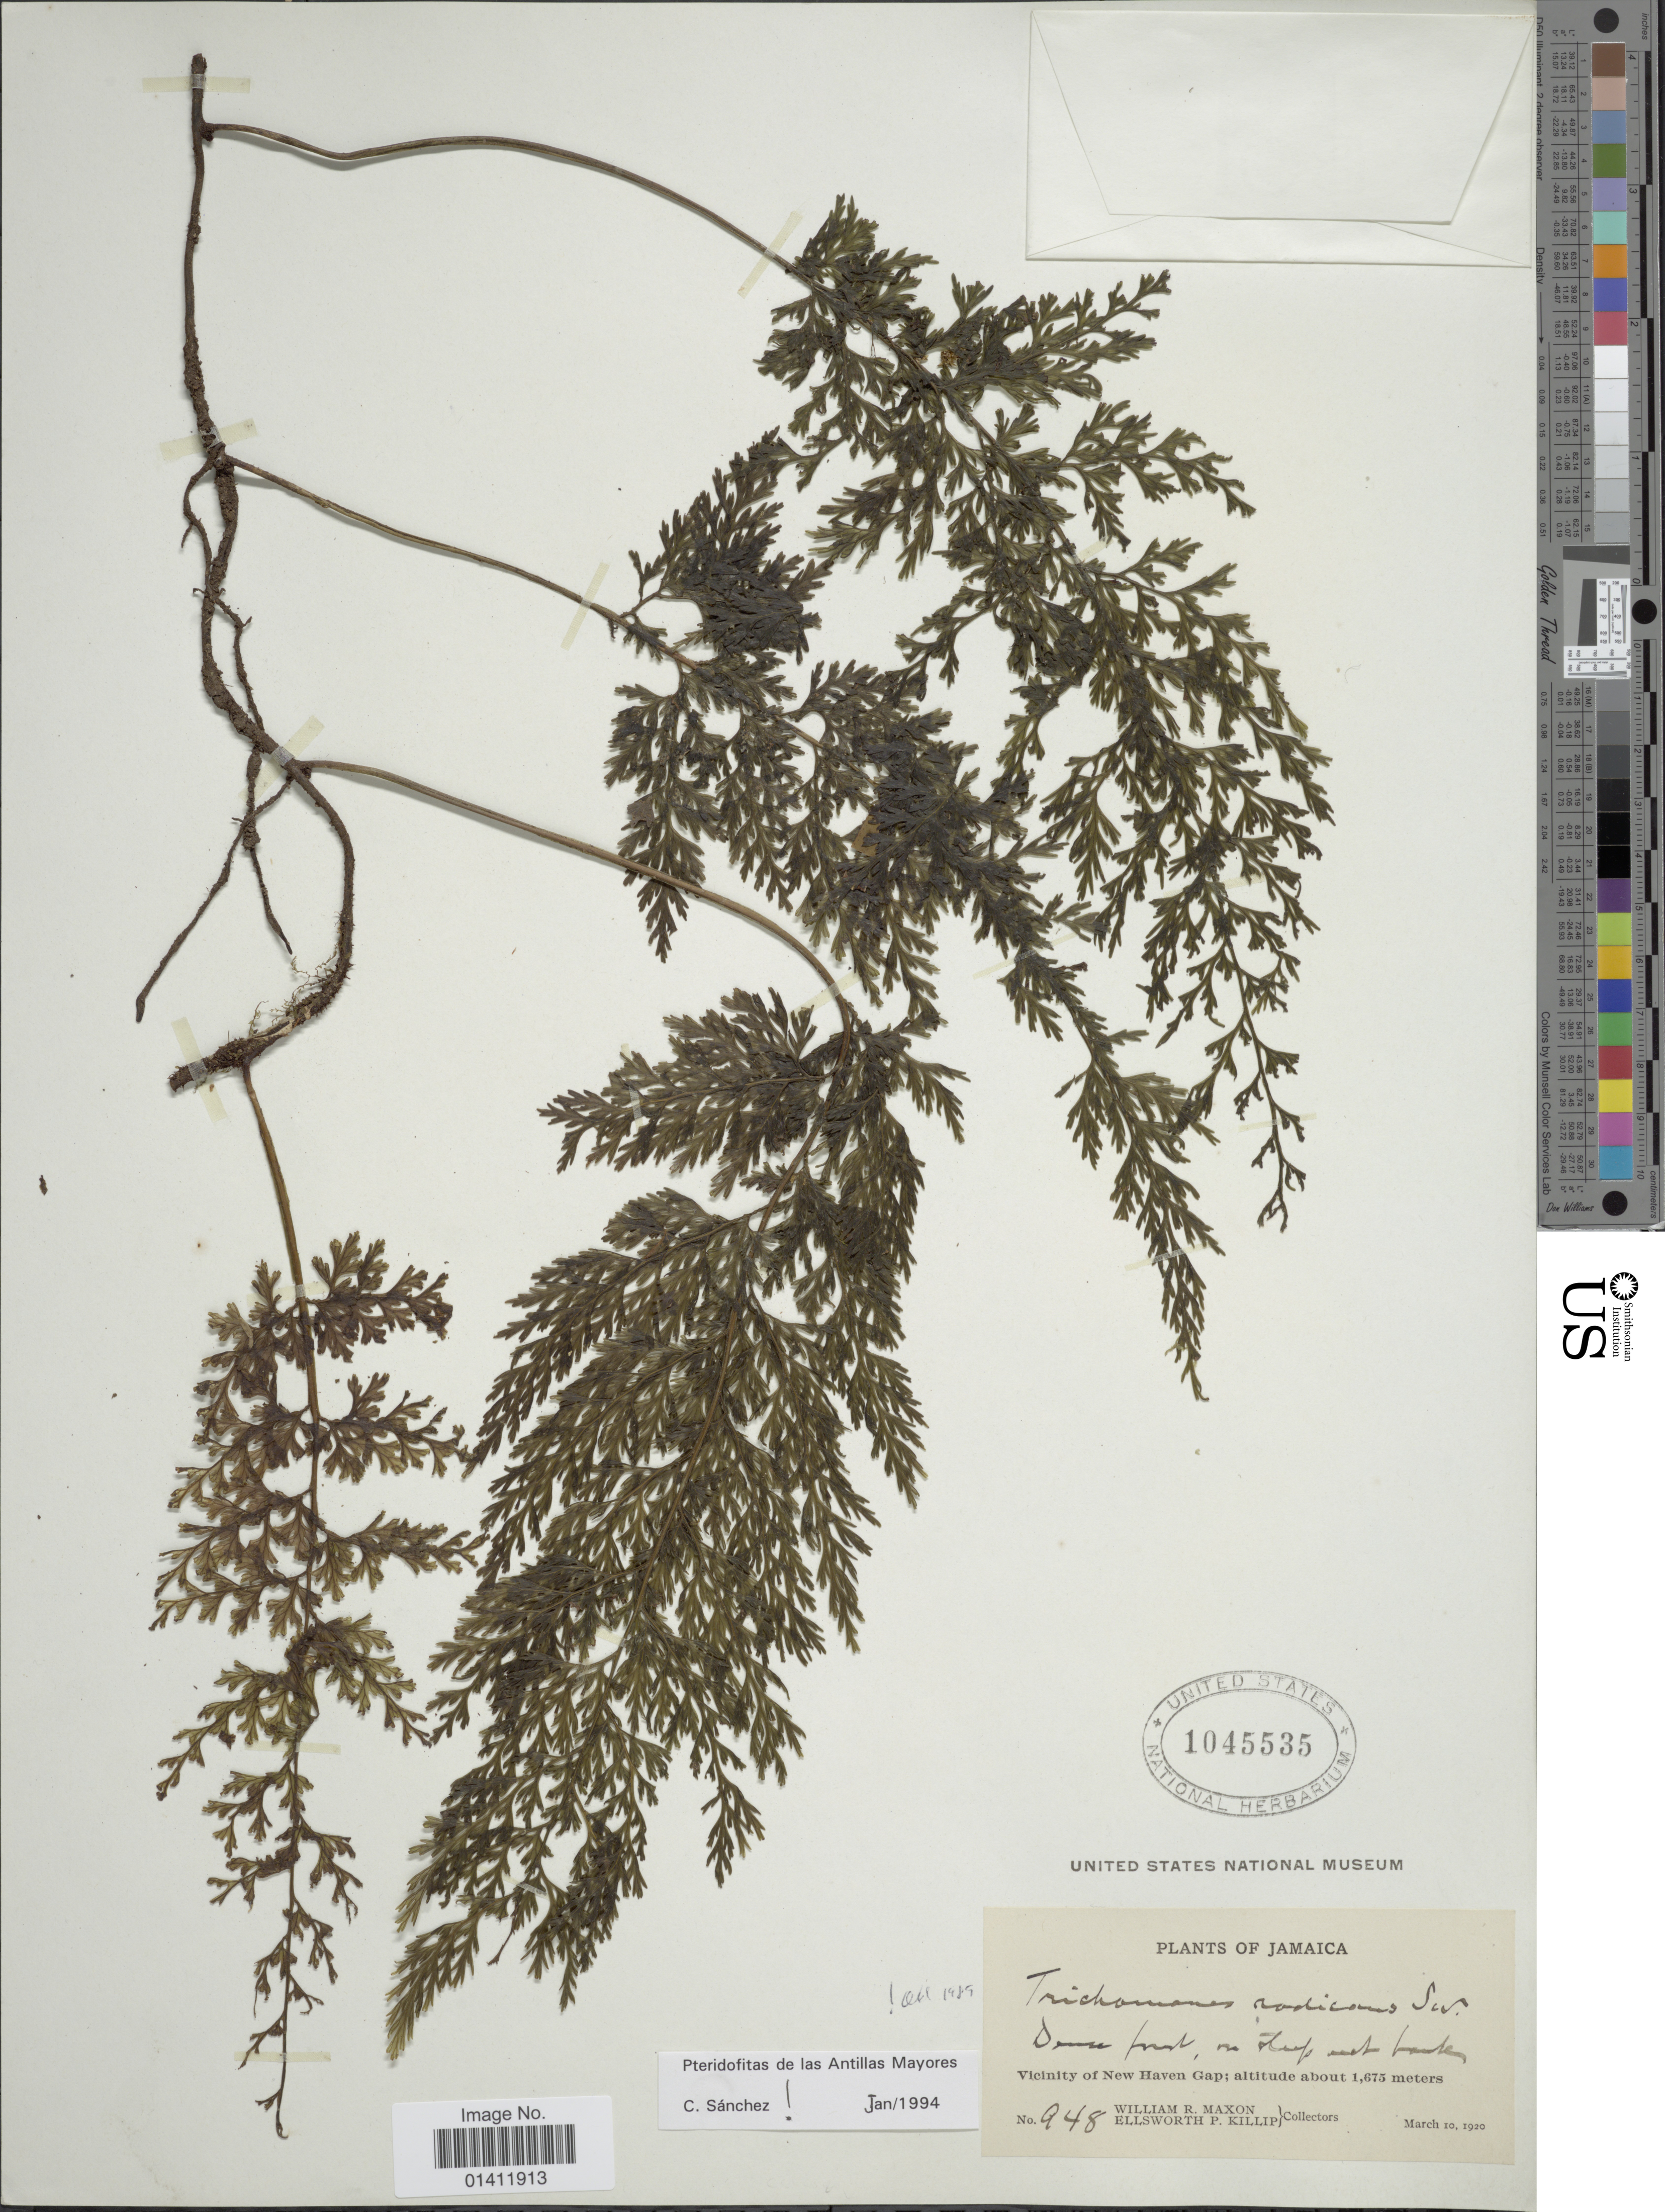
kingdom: Plantae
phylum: Tracheophyta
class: Polypodiopsida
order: Hymenophyllales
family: Hymenophyllaceae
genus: Vandenboschia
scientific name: Vandenboschia radicans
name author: (Sw.) Copel.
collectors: W. R. Maxon & E. P. Killip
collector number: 948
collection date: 1920-03-10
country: Jamaica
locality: Vicinity of New Haven Gap.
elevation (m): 1675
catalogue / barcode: US 1045535